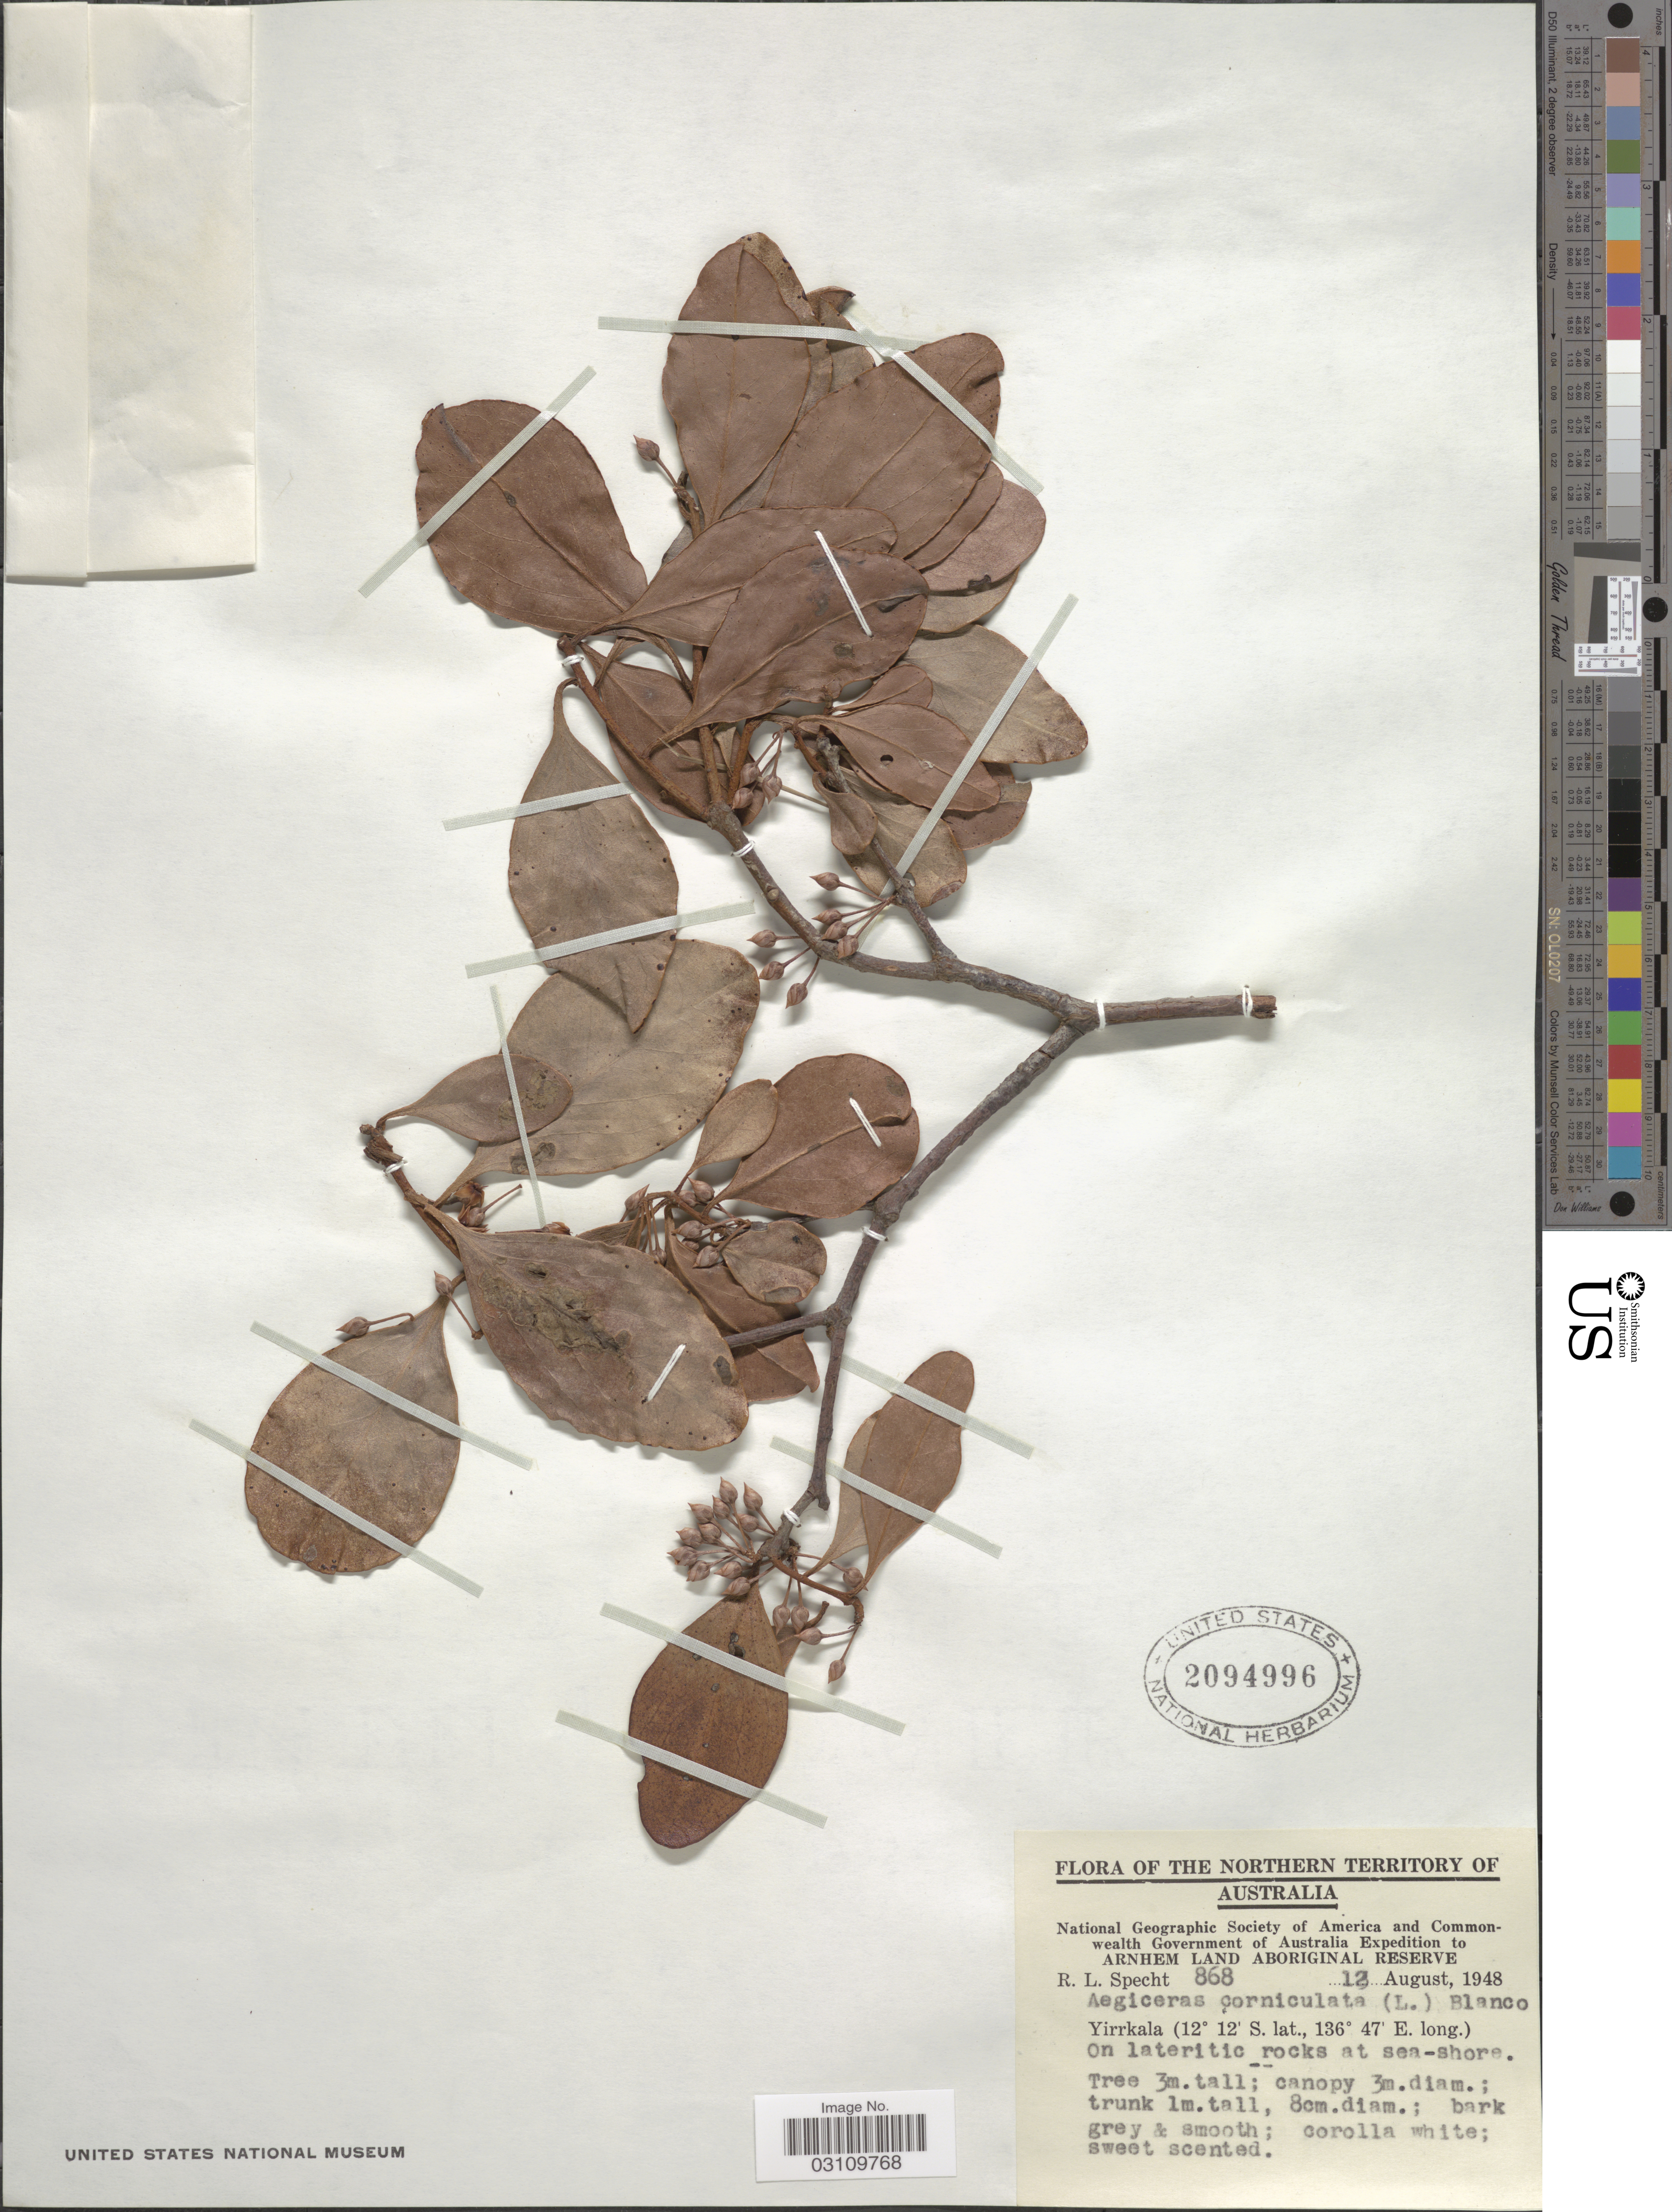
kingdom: Plantae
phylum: Tracheophyta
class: Magnoliopsida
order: Ericales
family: Primulaceae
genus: Aegiceras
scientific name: Aegiceras corniculatum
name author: (L.) Blanco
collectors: R. L. Specht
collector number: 868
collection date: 1948-08-12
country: Australia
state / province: Northern Territory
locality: Arnhem Land Aboriginal Reserve, Yirrkala.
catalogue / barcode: US 2094966